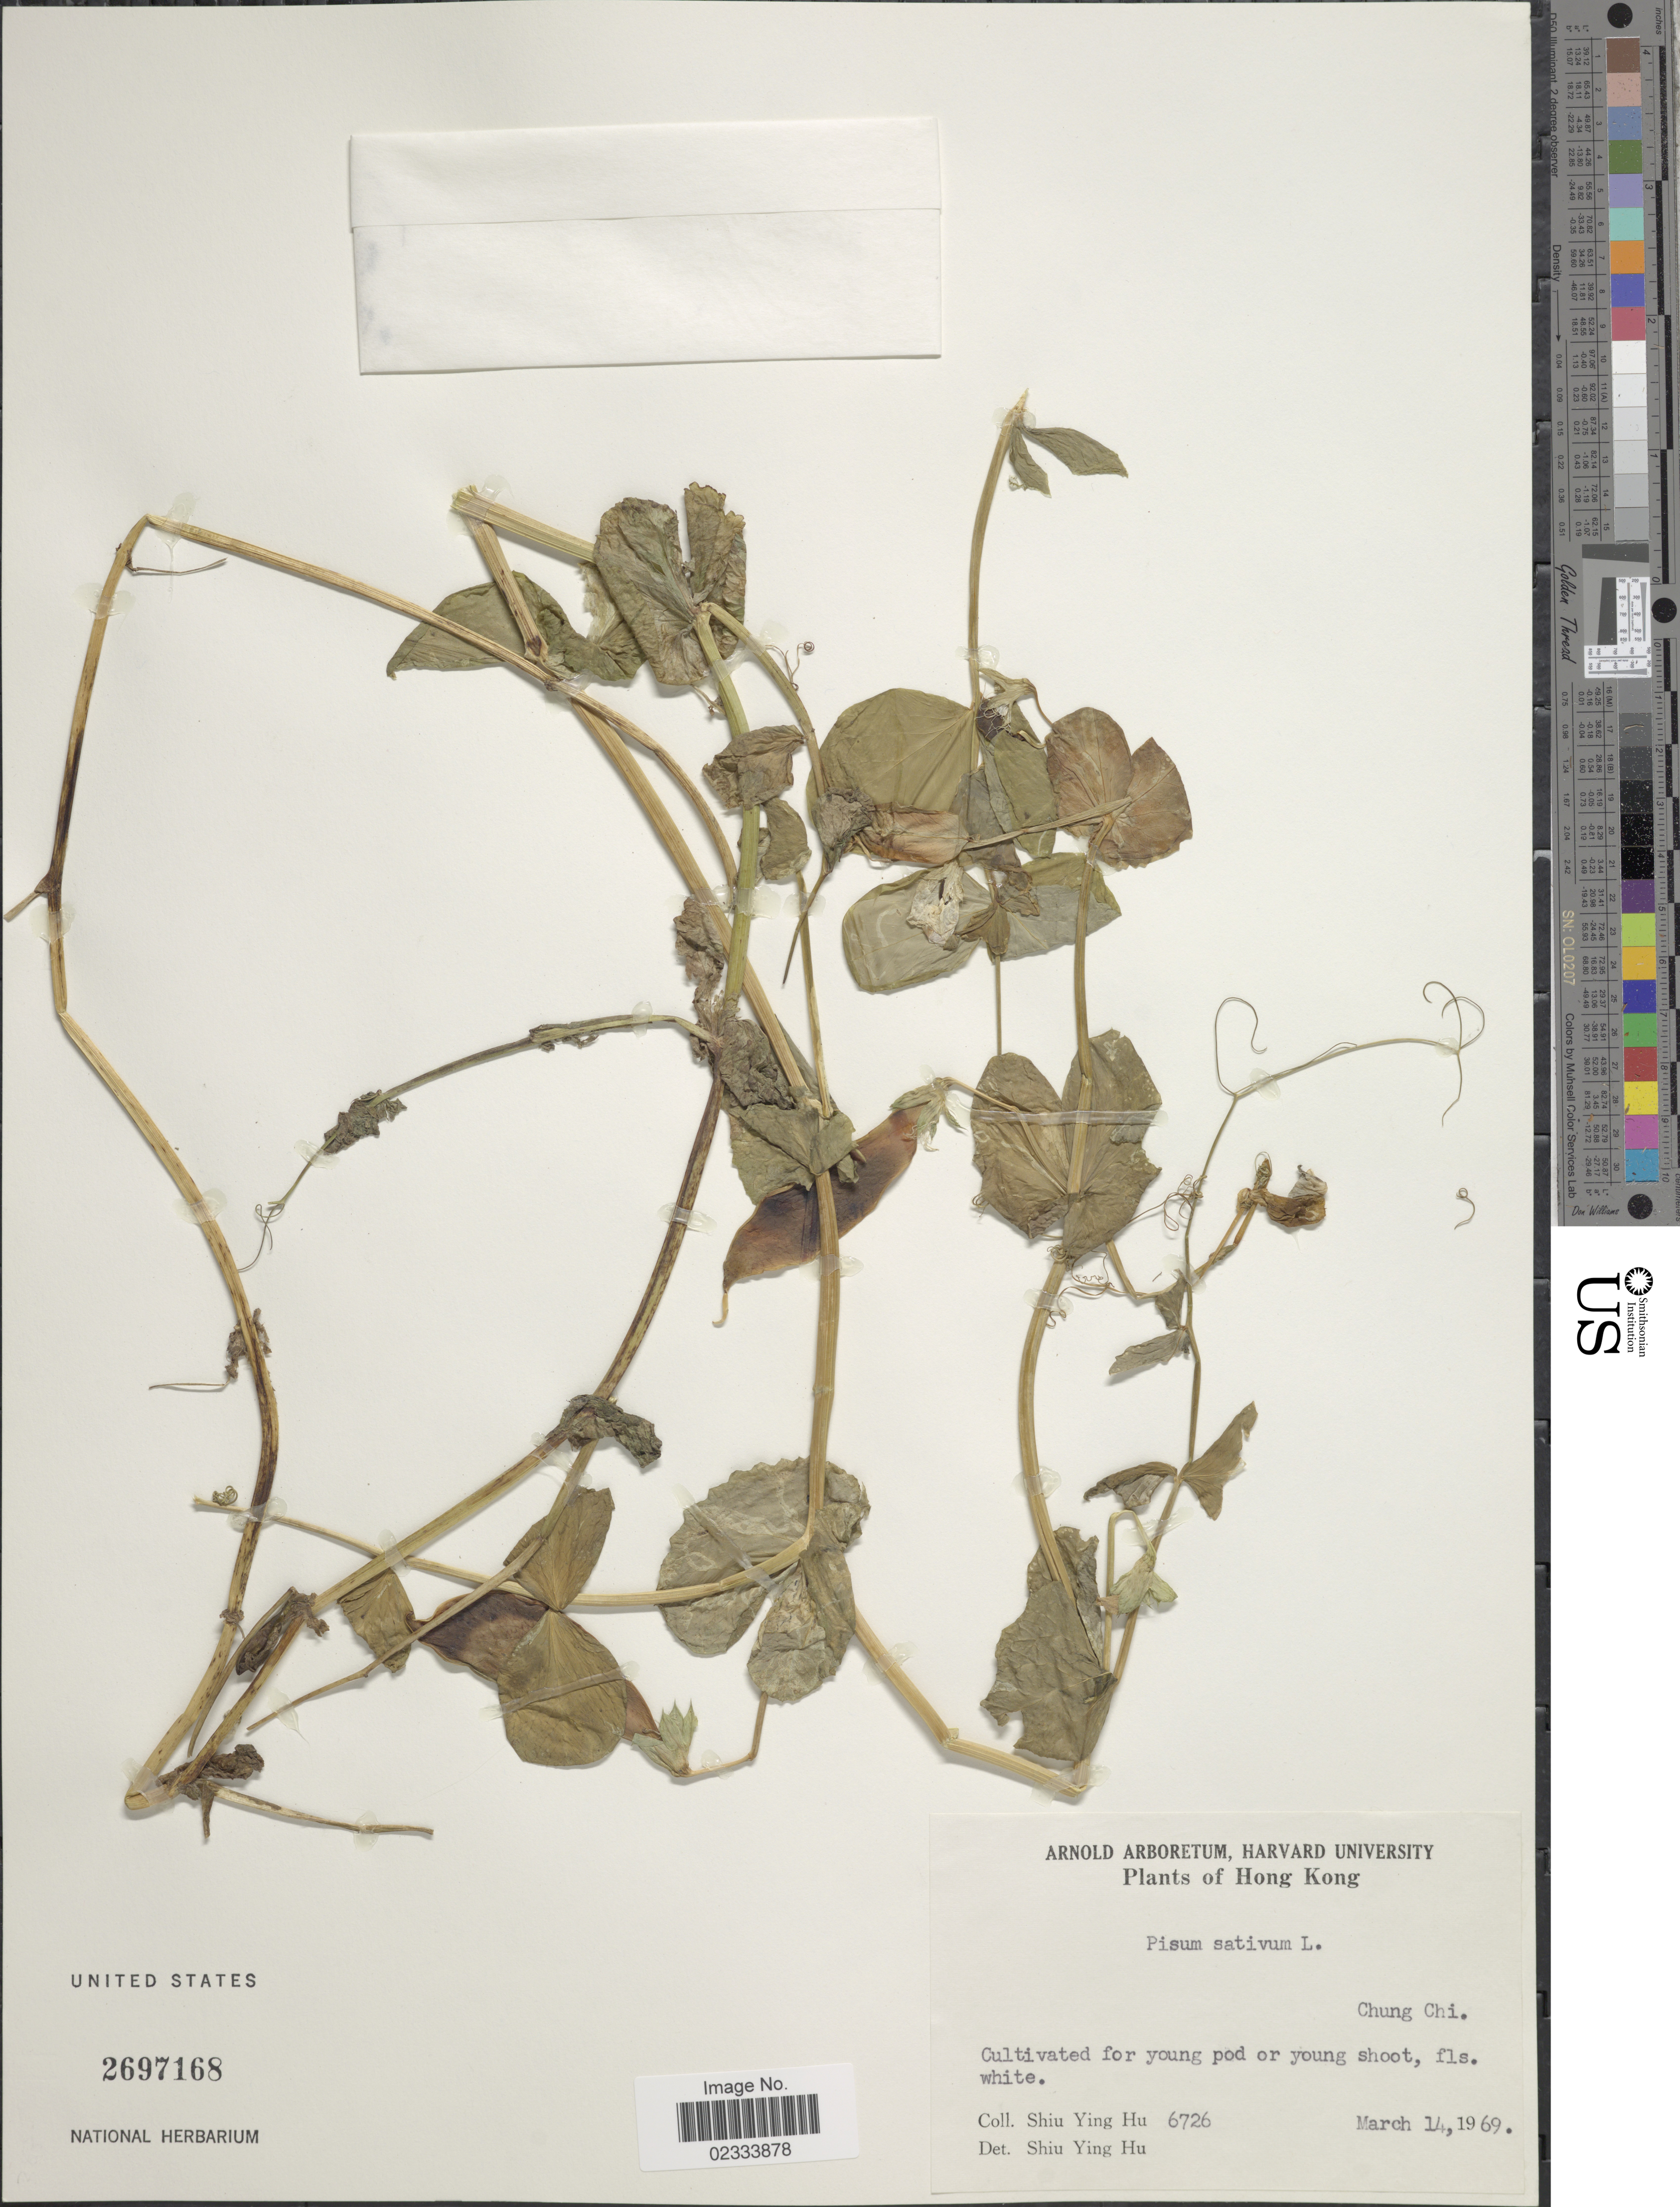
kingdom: Plantae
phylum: Tracheophyta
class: Magnoliopsida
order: Fabales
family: Fabaceae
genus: Pisum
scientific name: Pisum sativum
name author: L.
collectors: S. Y. Hu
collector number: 6726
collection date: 1969-03-14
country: China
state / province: Hong Kong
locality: Chung Chi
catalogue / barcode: US 2697168